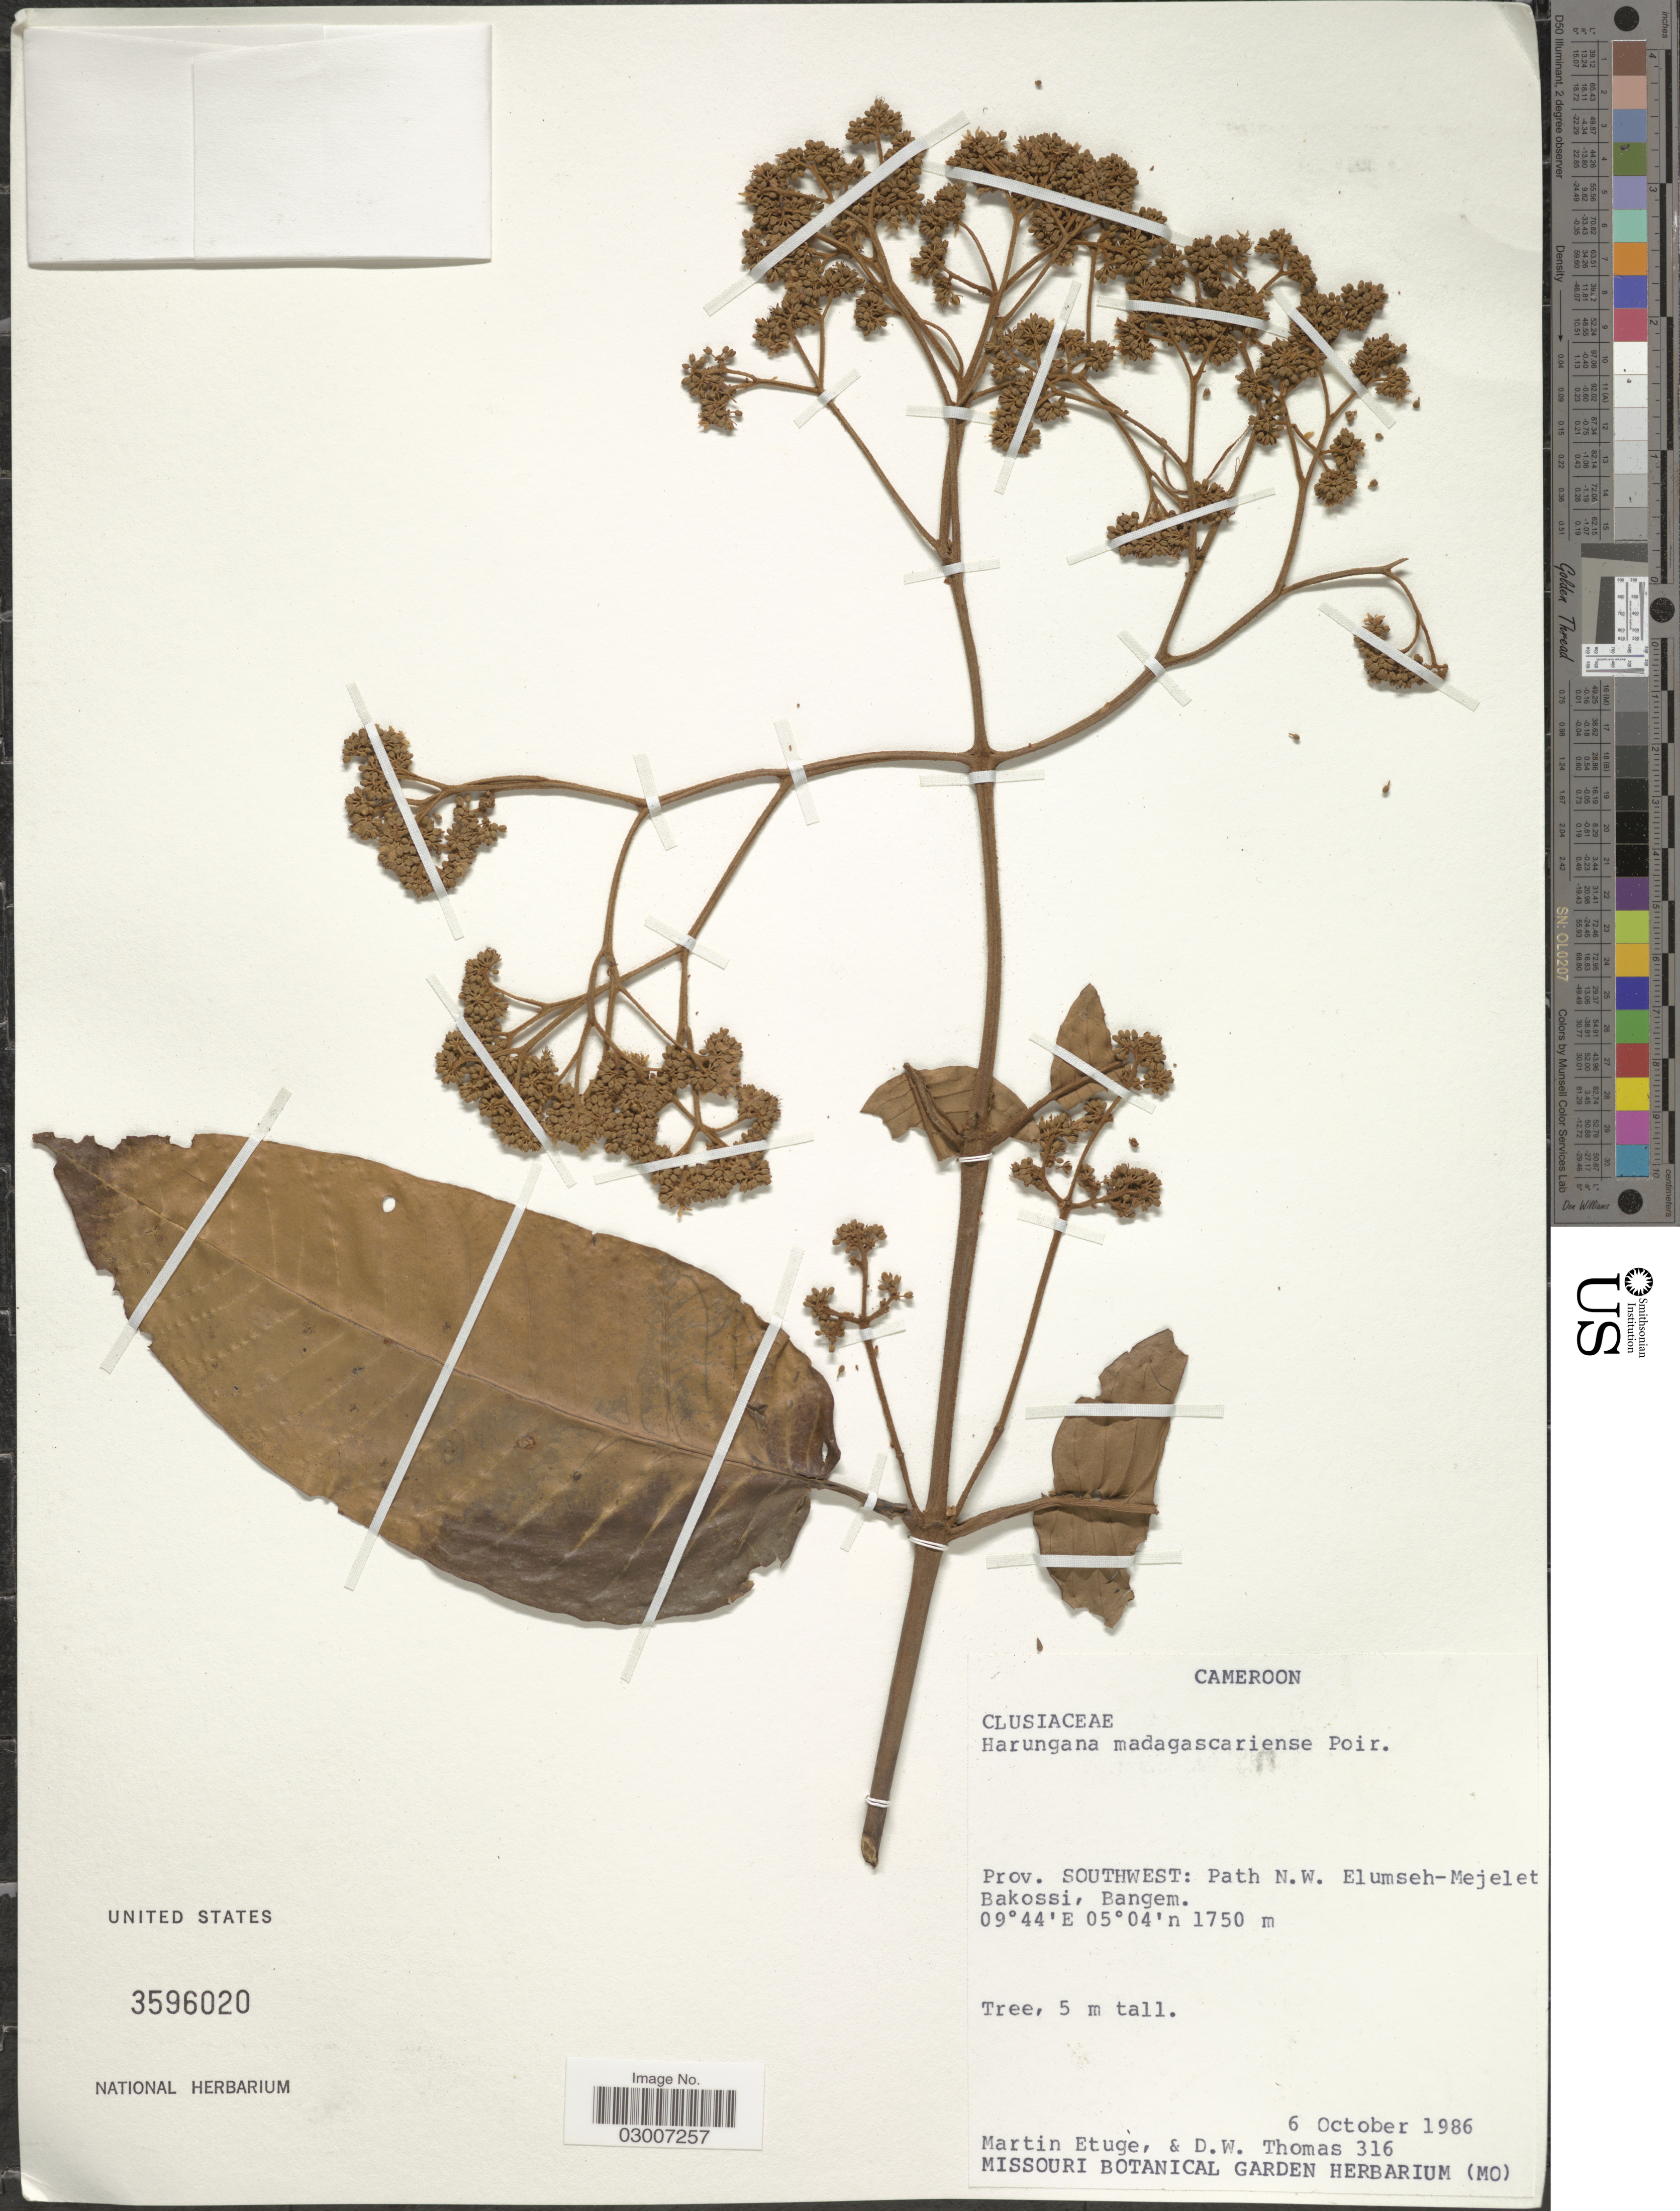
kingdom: Plantae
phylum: Tracheophyta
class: Magnoliopsida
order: Malpighiales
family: Hypericaceae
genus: Harungana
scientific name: Harungana madagascariensis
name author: Lam. ex Poir.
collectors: M. Etuge & D. W. Thomas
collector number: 316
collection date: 1986-10-06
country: Cameroon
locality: Prov. Southwest: Path N.W. Elumseh-Mejelet Bakossi, Bangem.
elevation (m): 1750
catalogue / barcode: US 3596020